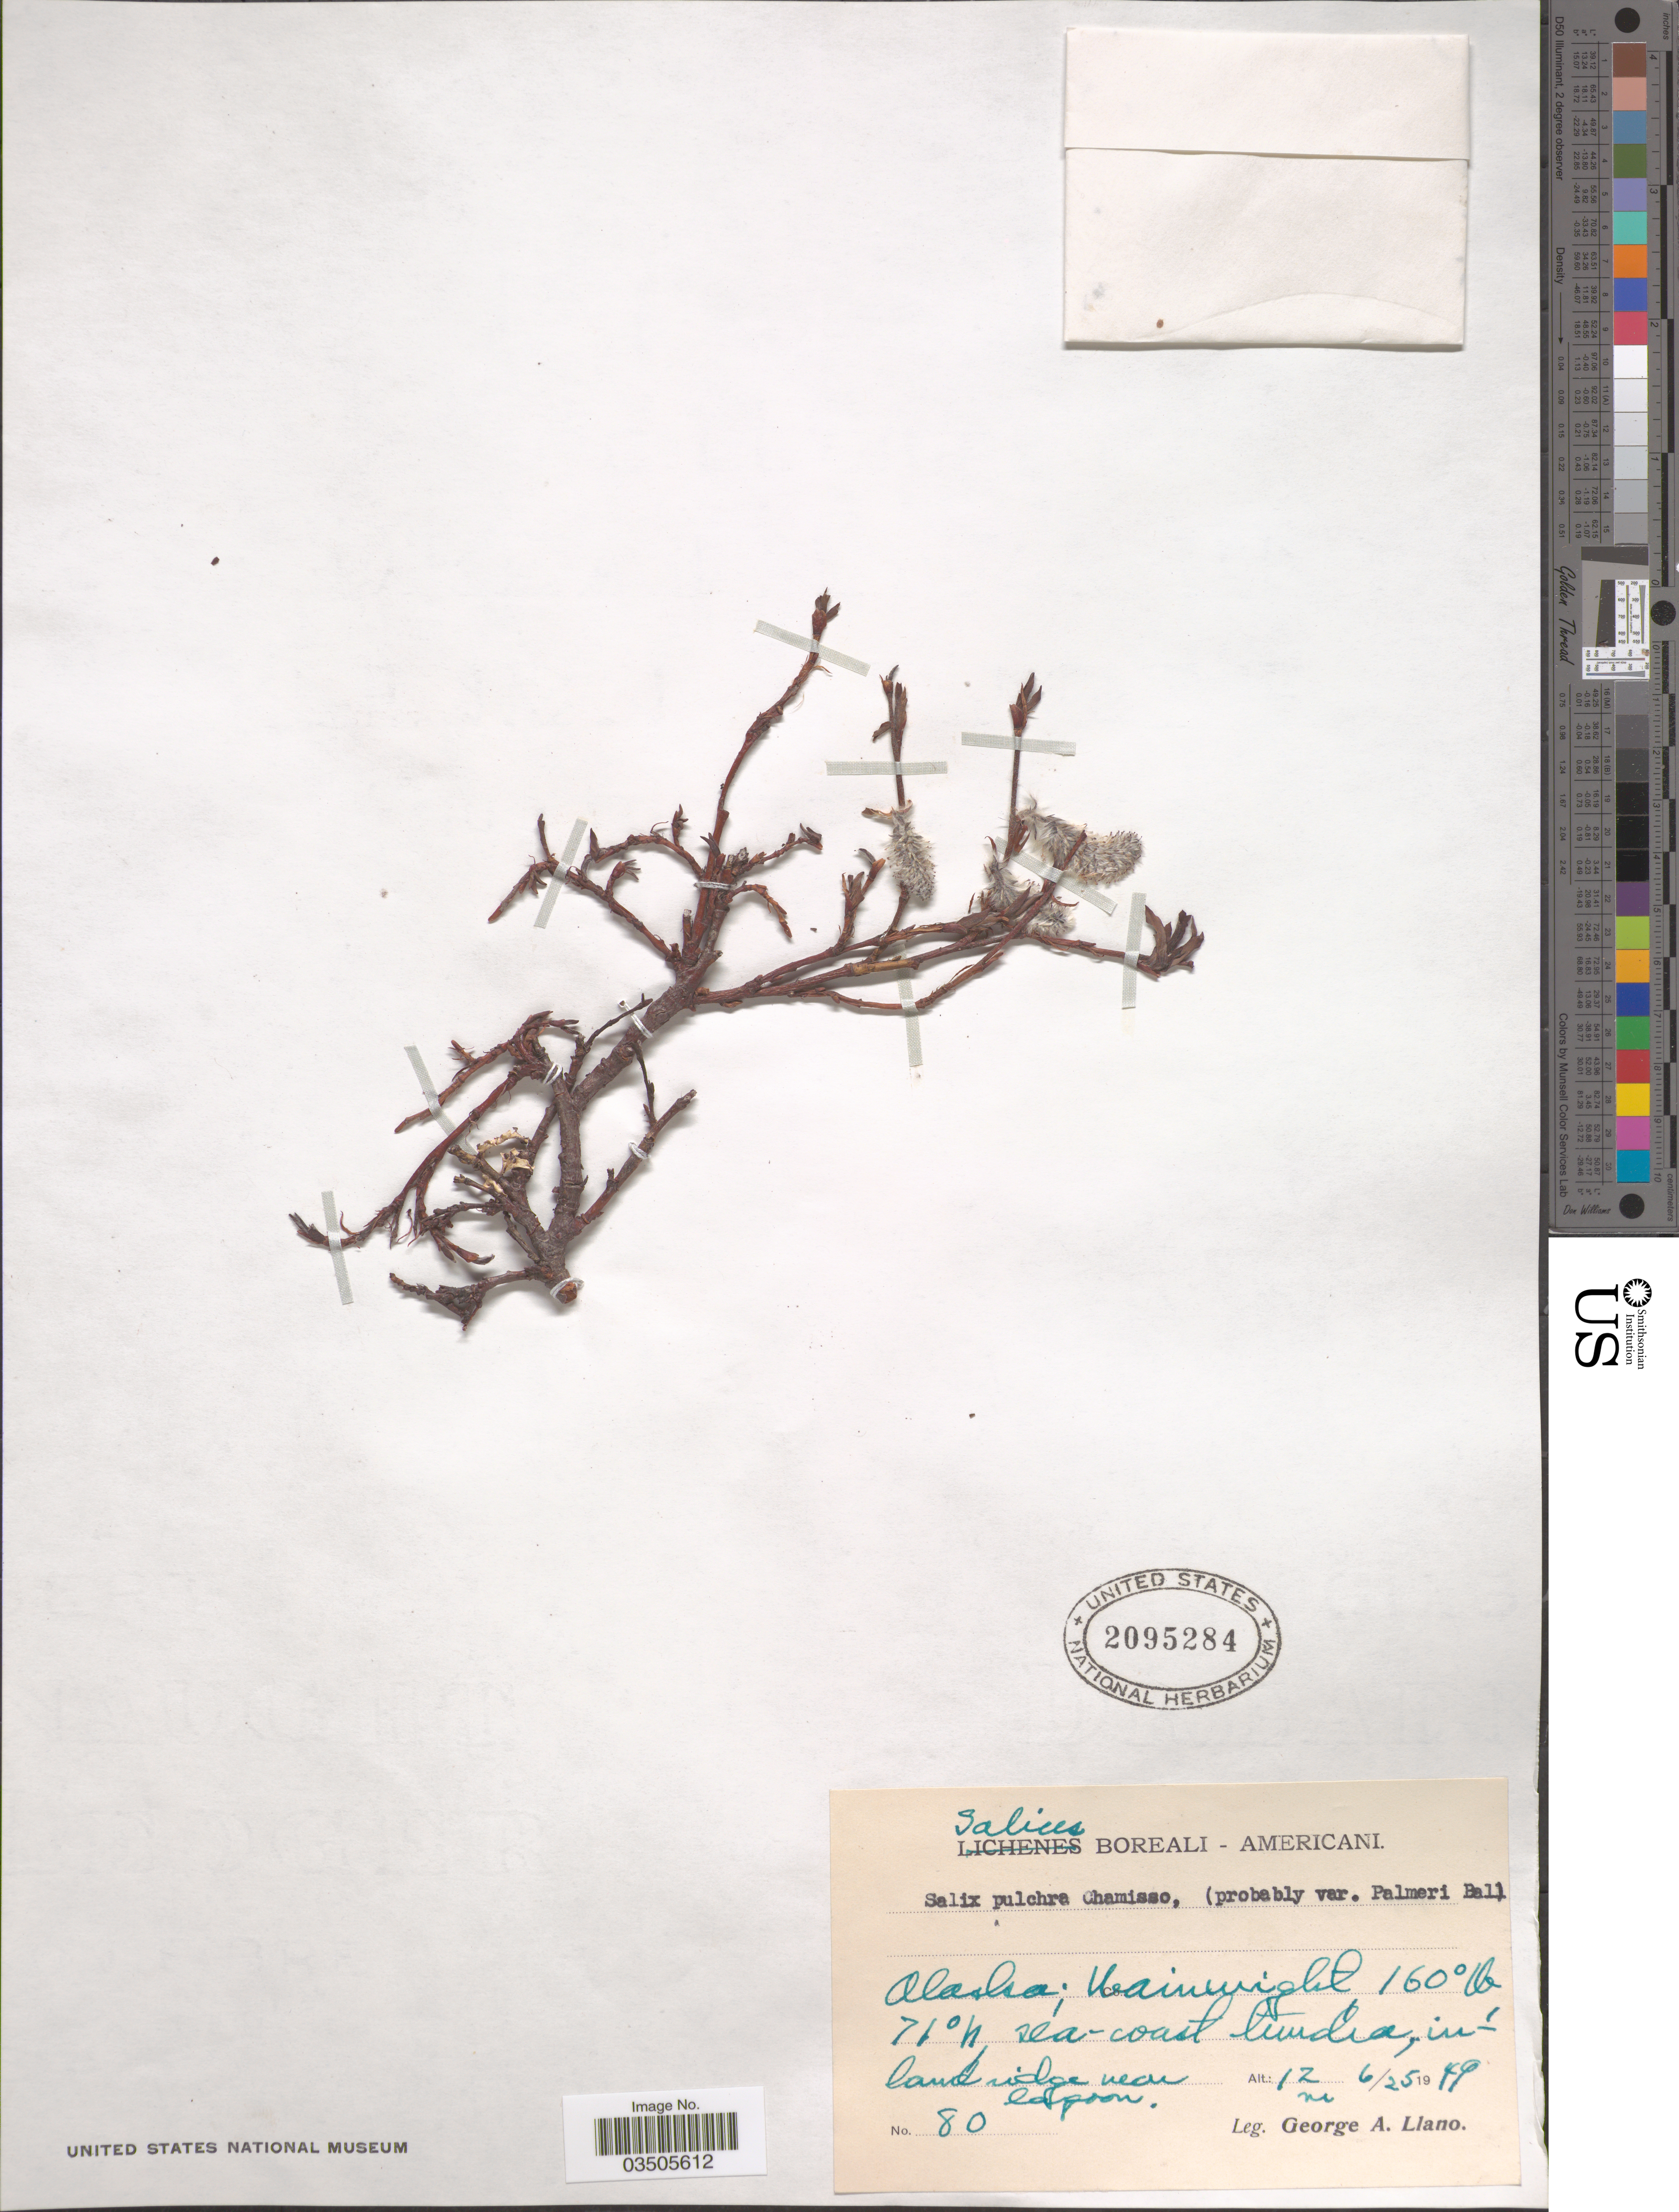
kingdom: Plantae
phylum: Tracheophyta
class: Magnoliopsida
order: Malpighiales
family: Salicaceae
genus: Salix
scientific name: Salix pulchra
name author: Cham.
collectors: G. Llano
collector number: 80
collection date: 1949-06-25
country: United States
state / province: Alaska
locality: Wainwright.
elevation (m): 12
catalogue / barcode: US 2095284